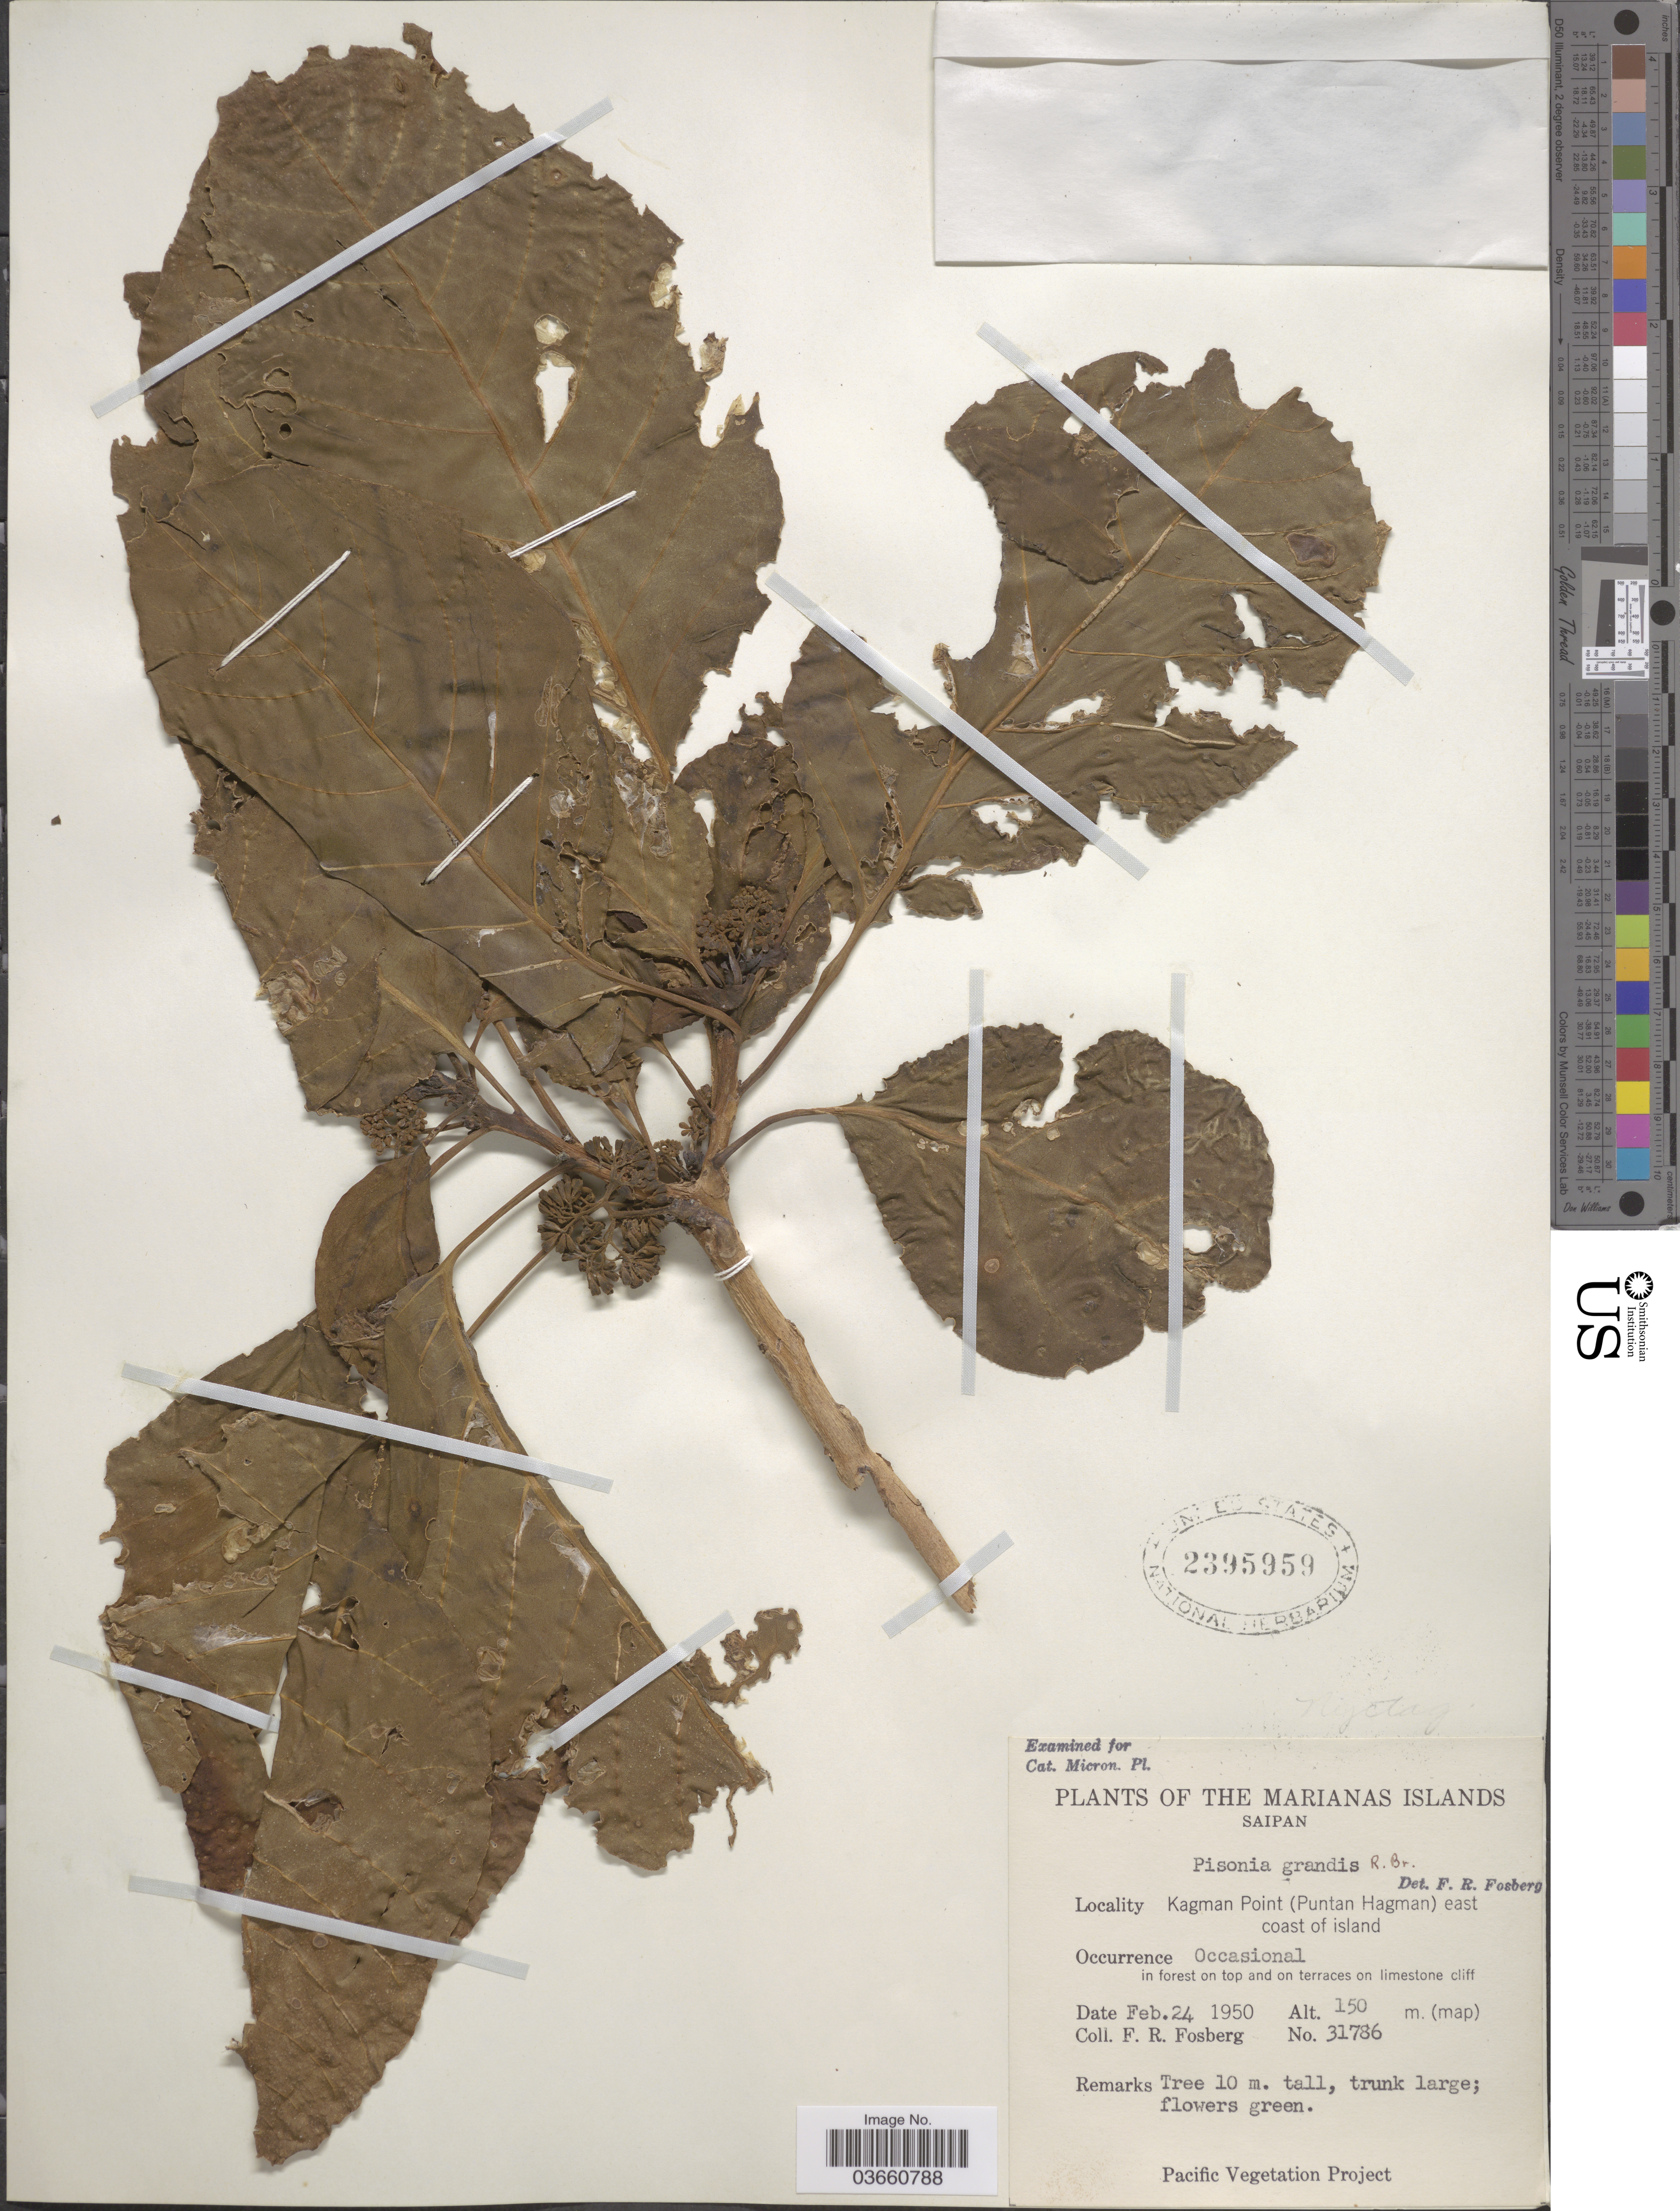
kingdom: Plantae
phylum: Tracheophyta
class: Magnoliopsida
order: Caryophyllales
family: Nyctaginaceae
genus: Pisonia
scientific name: Pisonia grandis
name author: R. Br.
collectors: F. R. Fosberg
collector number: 31786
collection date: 1950-02-24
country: Northern Mariana Islands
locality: The Marianas Islands. Saipan. Kagman Point (Puntan Hagman) east coast of island.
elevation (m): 150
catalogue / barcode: US 2395959